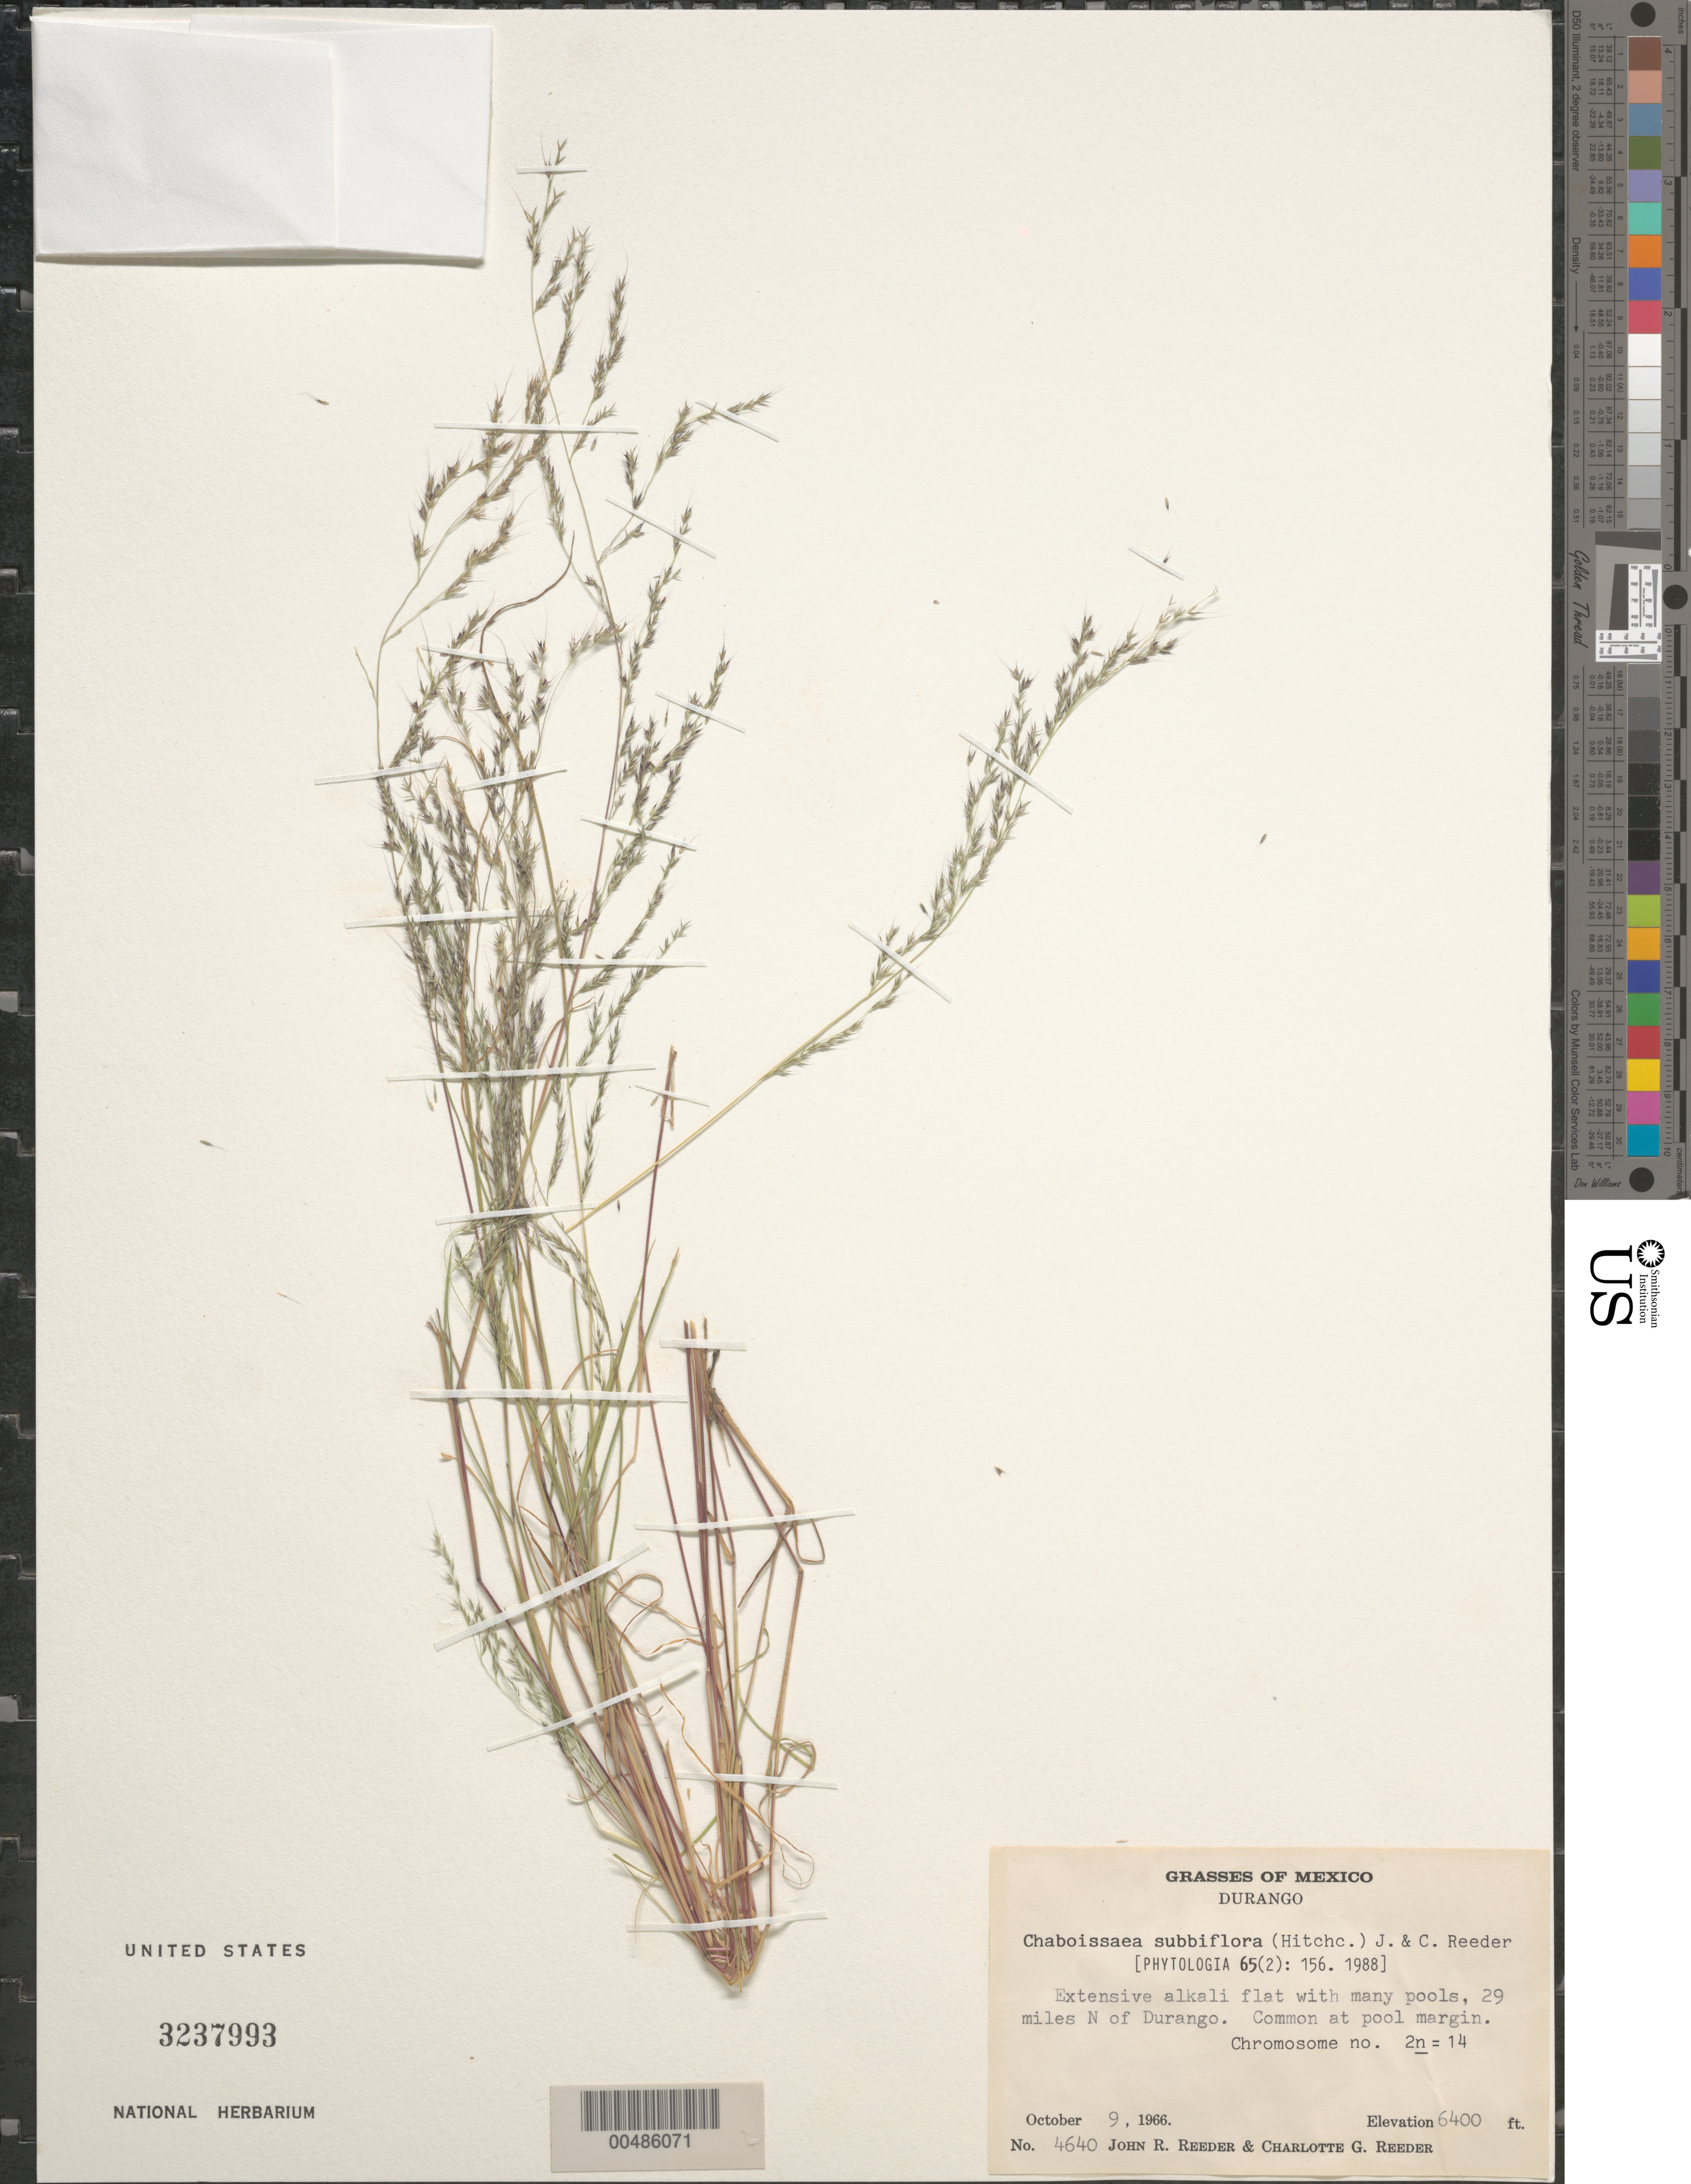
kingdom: Plantae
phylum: Tracheophyta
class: Liliopsida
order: Poales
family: Poaceae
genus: Chaboissaea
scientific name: Chaboissaea subbiflora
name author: (Hitchc.) Reeder & C. Reeder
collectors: J. R. Reeder & C. G. Reeder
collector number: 4640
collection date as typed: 9 Oct 1966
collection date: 1966-10-09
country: Mexico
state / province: Durango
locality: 29 mi N of Durango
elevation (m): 1951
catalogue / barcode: US 3237993